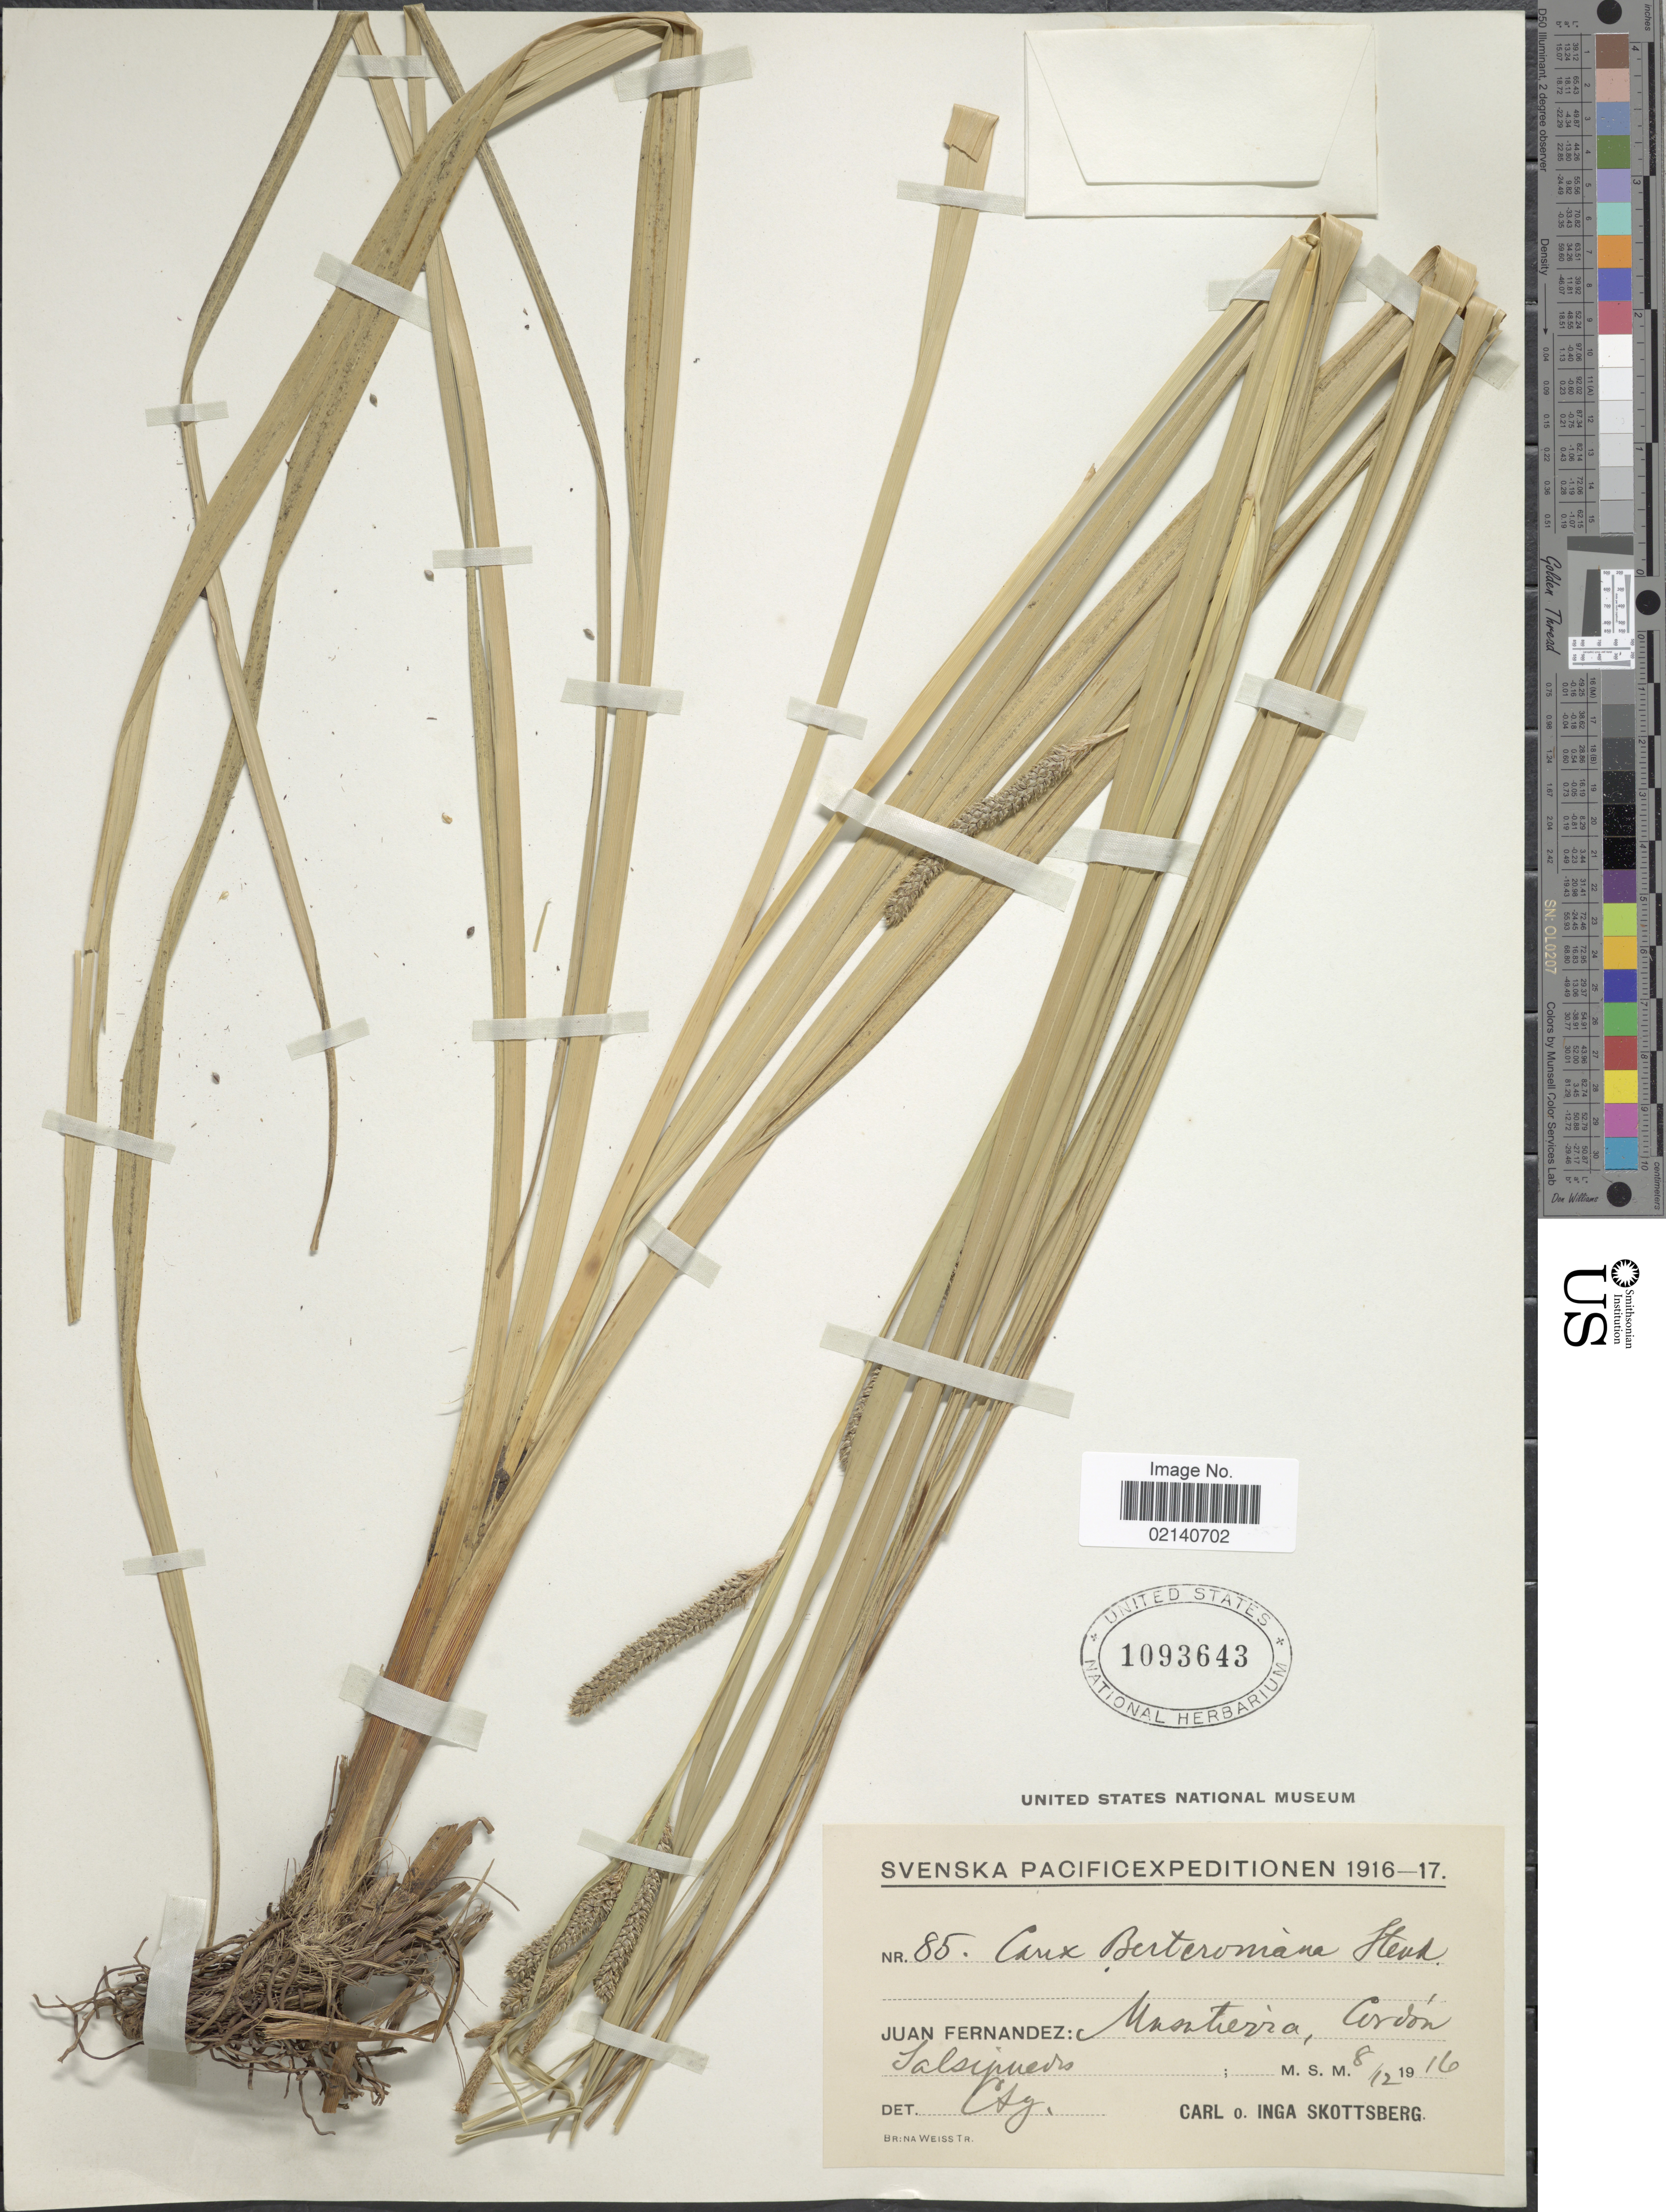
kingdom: Plantae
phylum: Tracheophyta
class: Liliopsida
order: Poales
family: Cyperaceae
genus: Carex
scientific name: Carex berteroniana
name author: Steud.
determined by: Jimnéz-Mejias, Pedro, (UPOS), Universidad Pablo de Olavide (SPAIN)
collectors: C. Skottsberg & I. Skottsberg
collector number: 85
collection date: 1916-12-08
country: Chile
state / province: Valparaíso (V)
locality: Pacific. Juan Fernandez: Masatierra, Cordon Salsipuedes.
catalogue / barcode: US 1093643